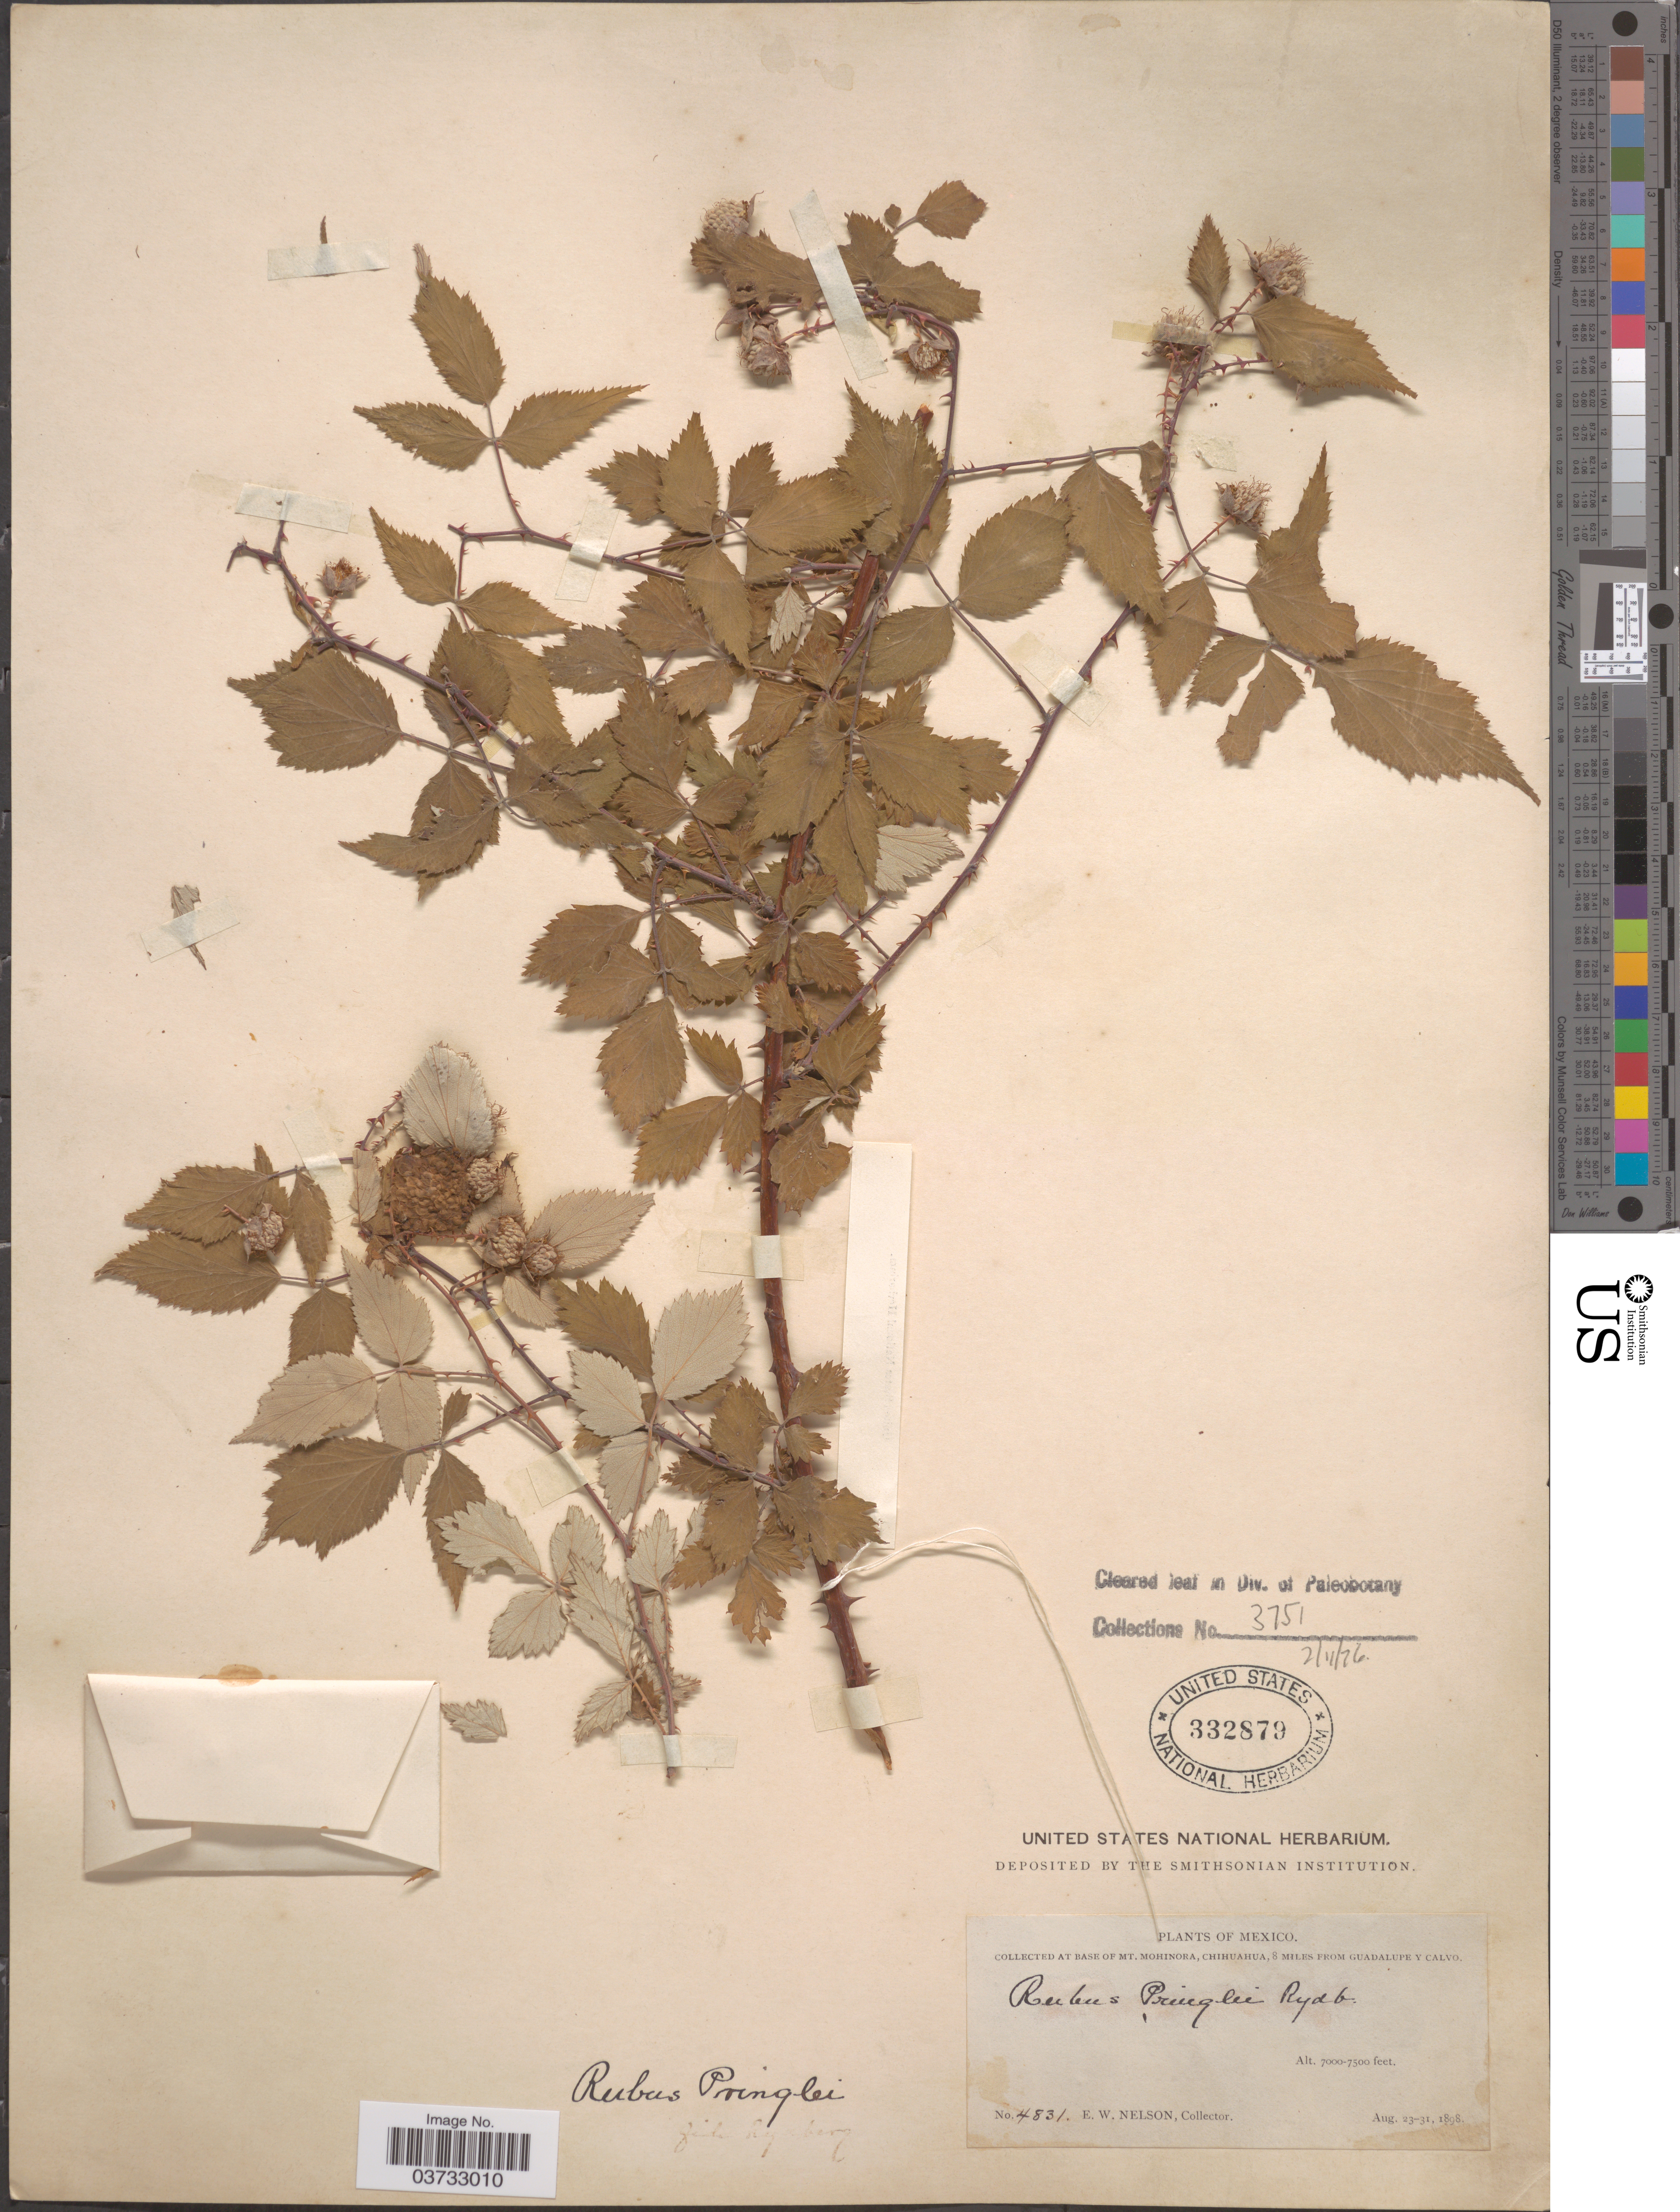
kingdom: Plantae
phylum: Tracheophyta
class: Magnoliopsida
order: Rosales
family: Rosaceae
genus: Rubus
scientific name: Rubus pringlei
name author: Rydb.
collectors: E. W. Nelson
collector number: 4831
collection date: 1898-08-23/1898-08-31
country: Mexico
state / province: Chihuahua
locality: Base of Mt. Mohinora, 8 miles from Guadalupe y Calvo.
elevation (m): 2134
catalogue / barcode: US 332879